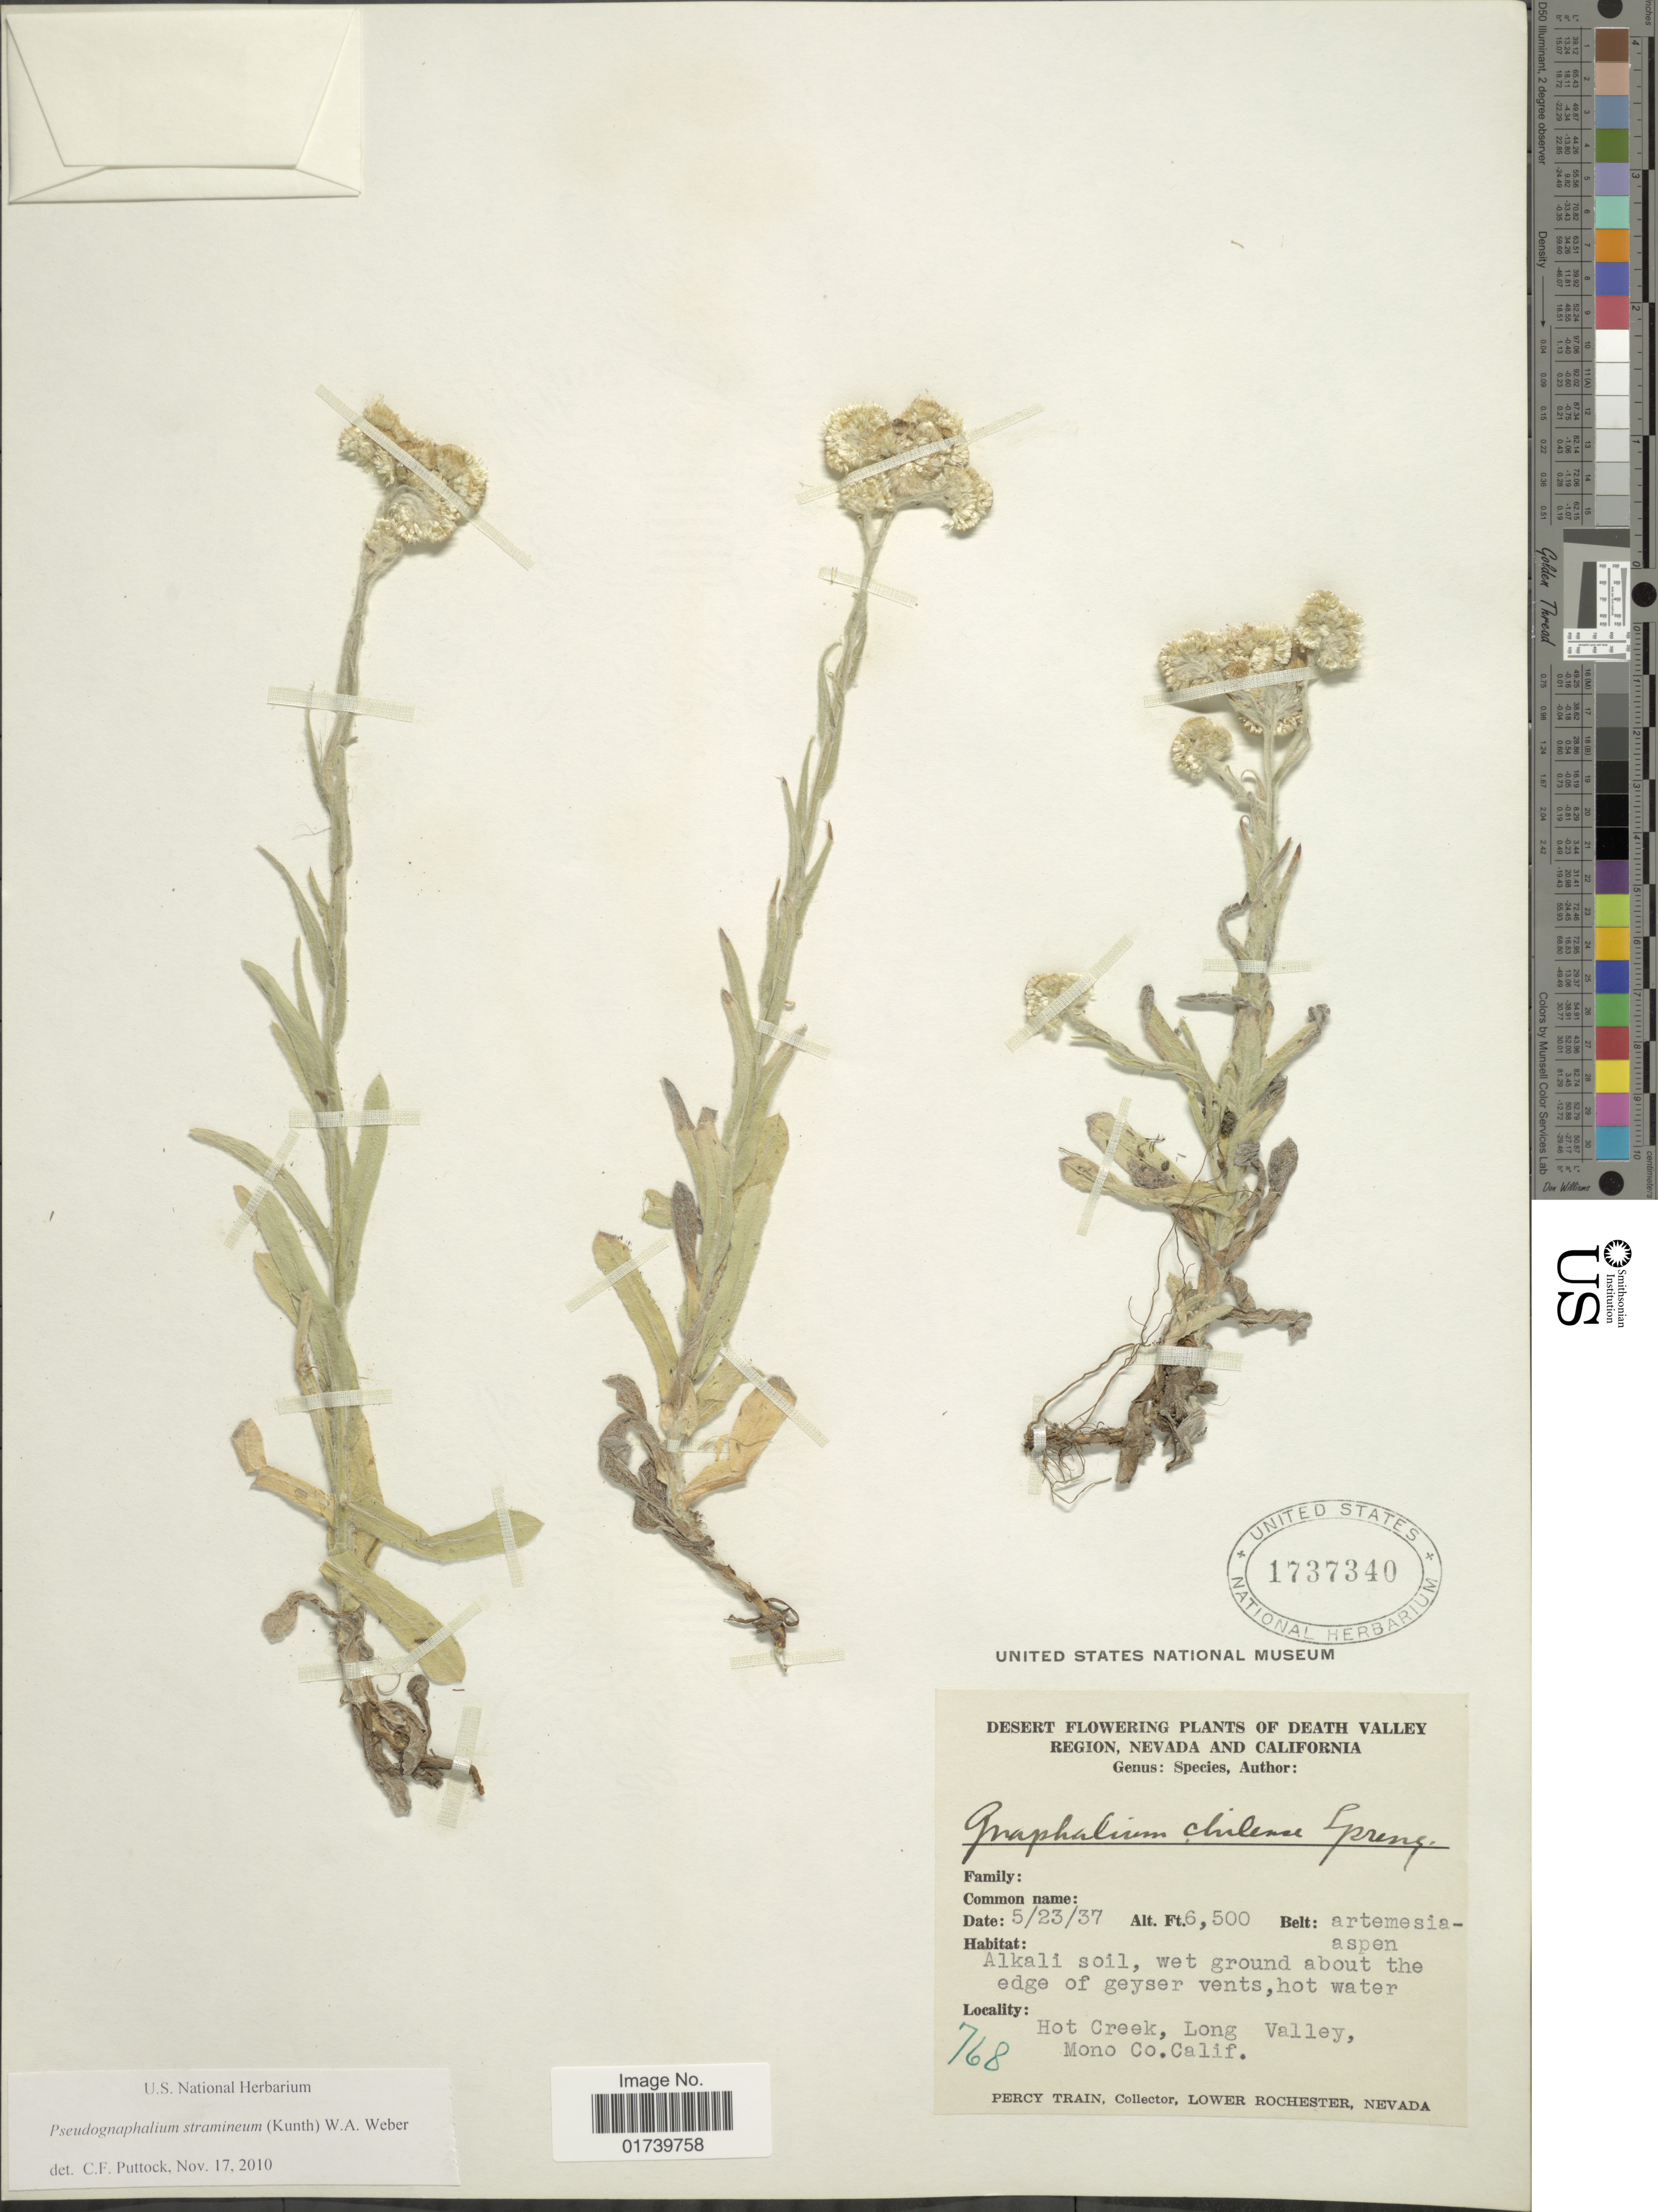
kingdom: Plantae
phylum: Tracheophyta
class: Magnoliopsida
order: Asterales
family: Asteraceae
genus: Pseudognaphalium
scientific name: Pseudognaphalium stramineum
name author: (Kunth) Anderb.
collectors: P. Train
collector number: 768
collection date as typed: Transcribed d/m/y: 23/5/37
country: United States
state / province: California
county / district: Mono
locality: Plants of the Death Valley Region, nevada and California. AHot Creek, Long valley, Mono Co. Calif. [unsure placement]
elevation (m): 1981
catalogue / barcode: US 1737340